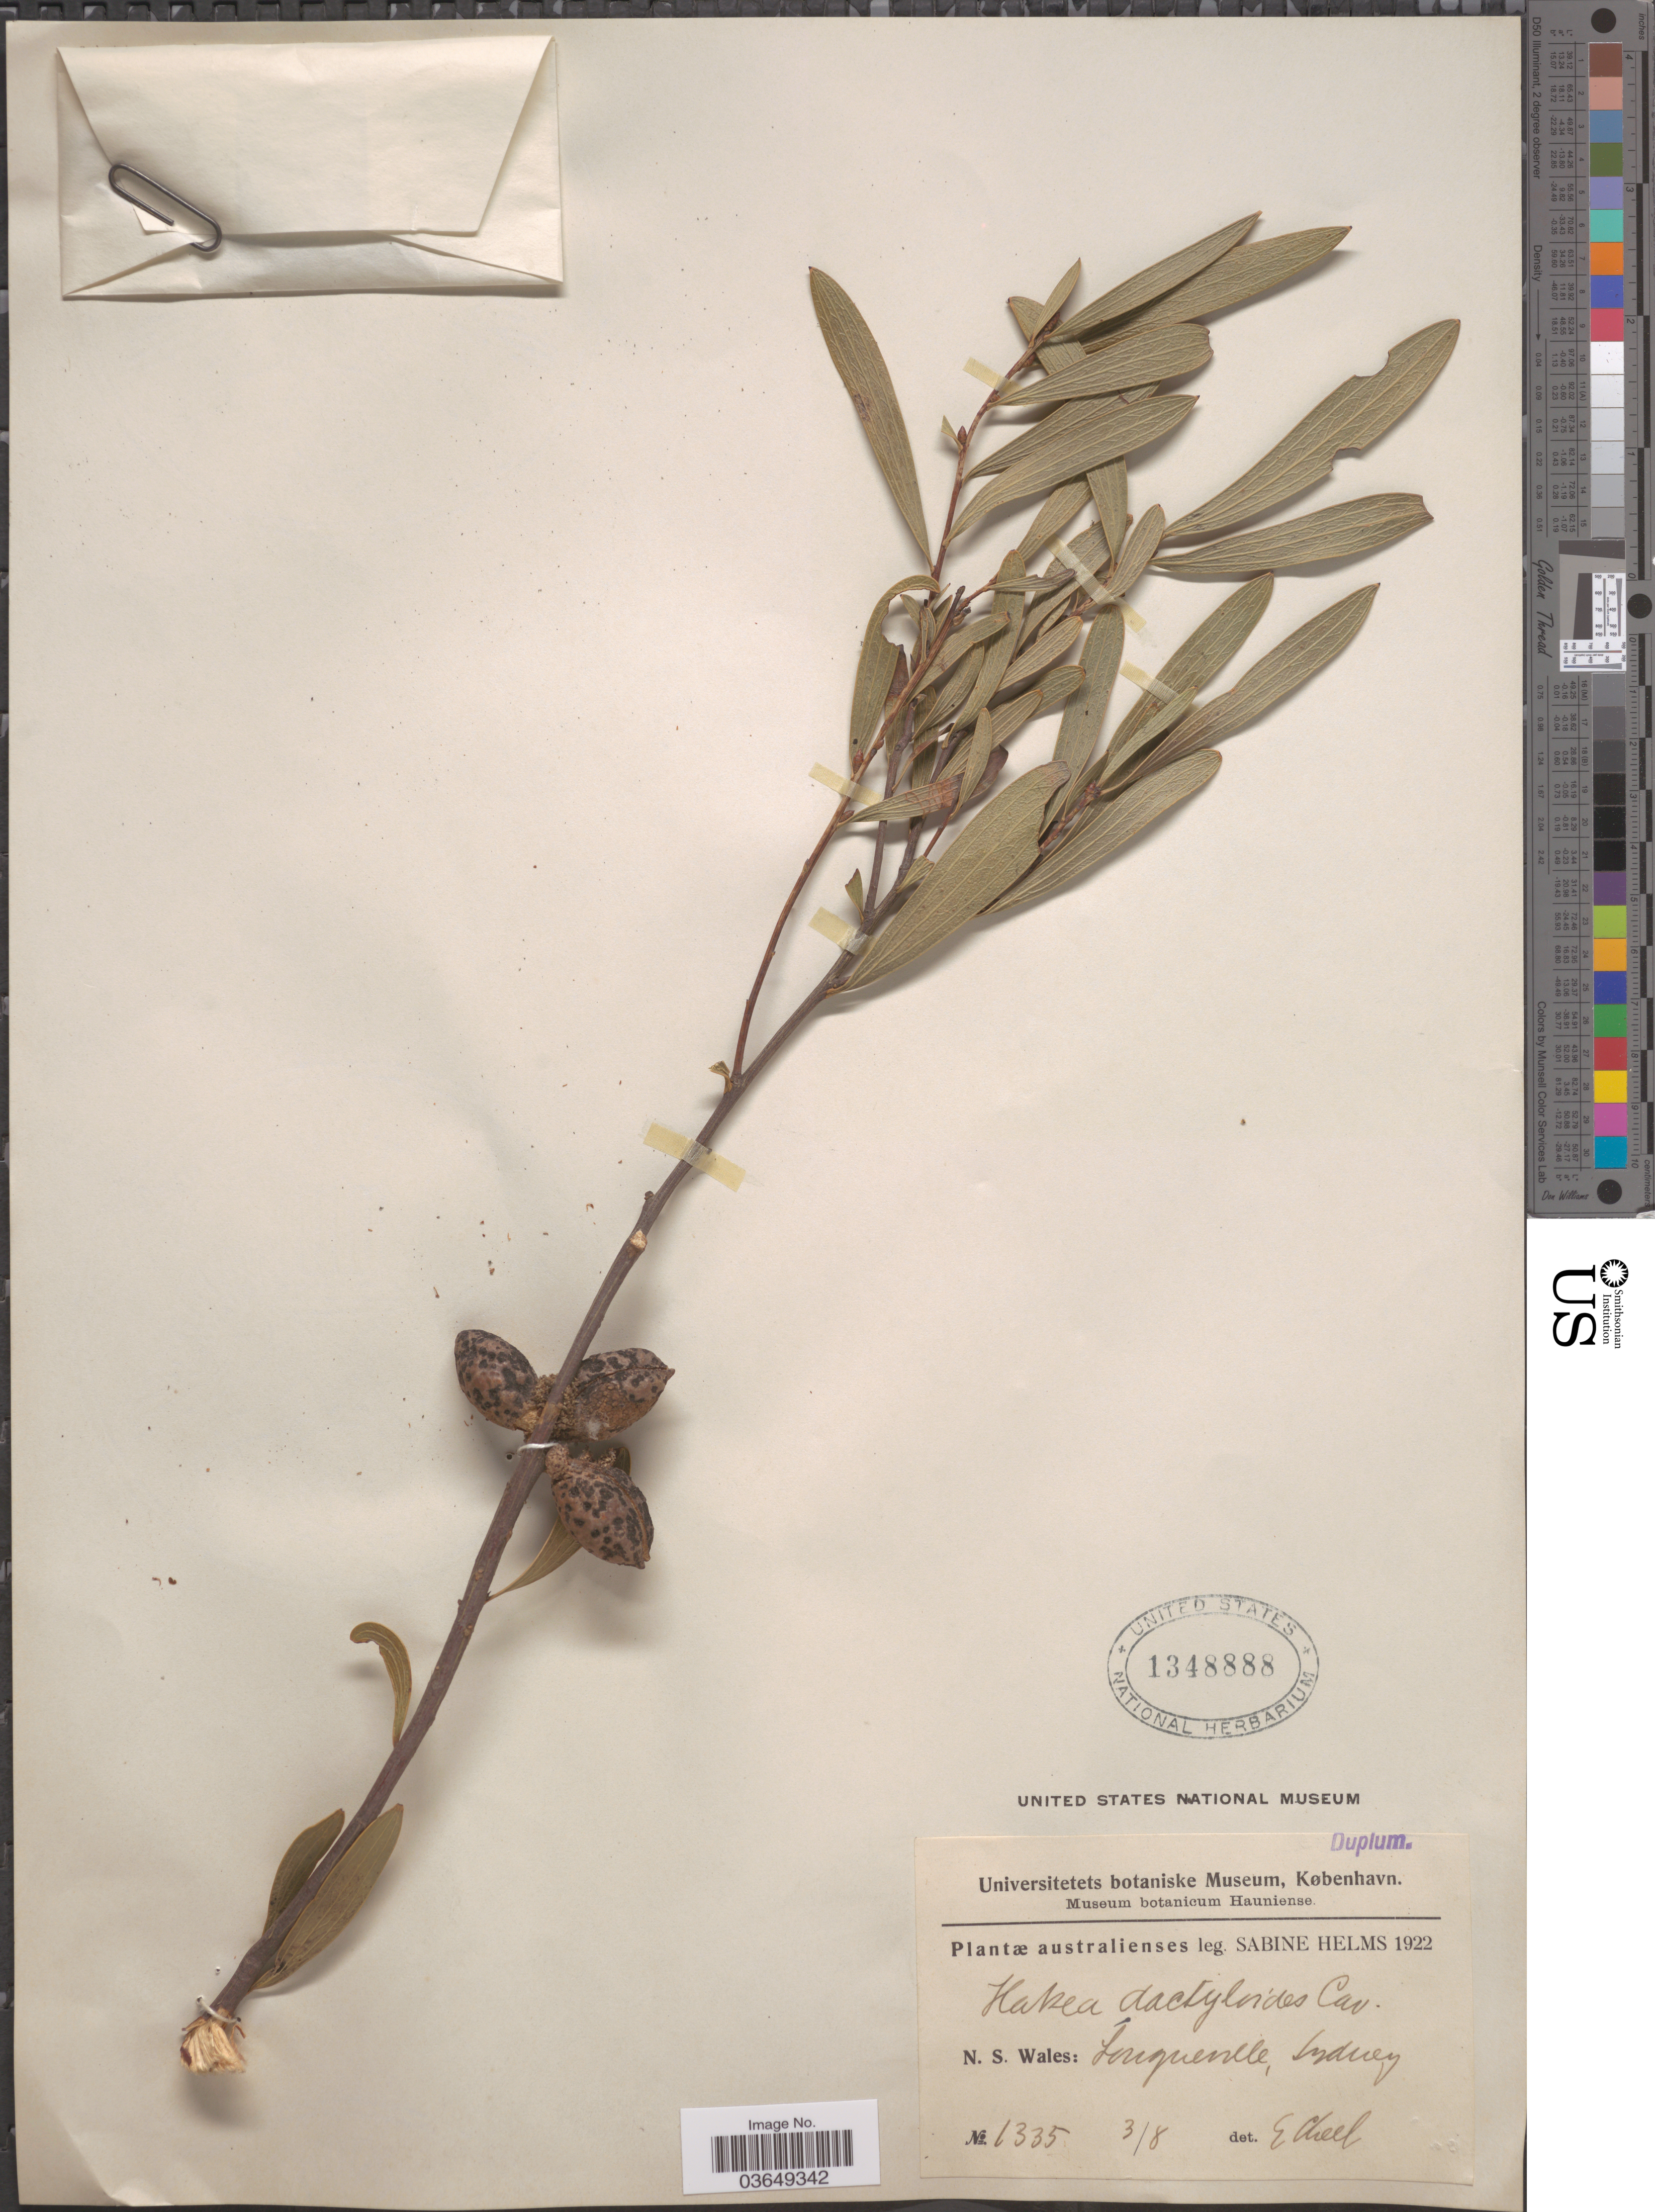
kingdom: Plantae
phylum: Tracheophyta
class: Magnoliopsida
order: Proteales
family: Proteaceae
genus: Hakea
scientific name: Hakea dactyloides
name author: (Gaertn.) Cav.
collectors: S. Helms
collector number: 1335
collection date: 1922-08-03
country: Australia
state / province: New South Wales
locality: N. S. Wales: Longueville, Sydney.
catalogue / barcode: US 1348888